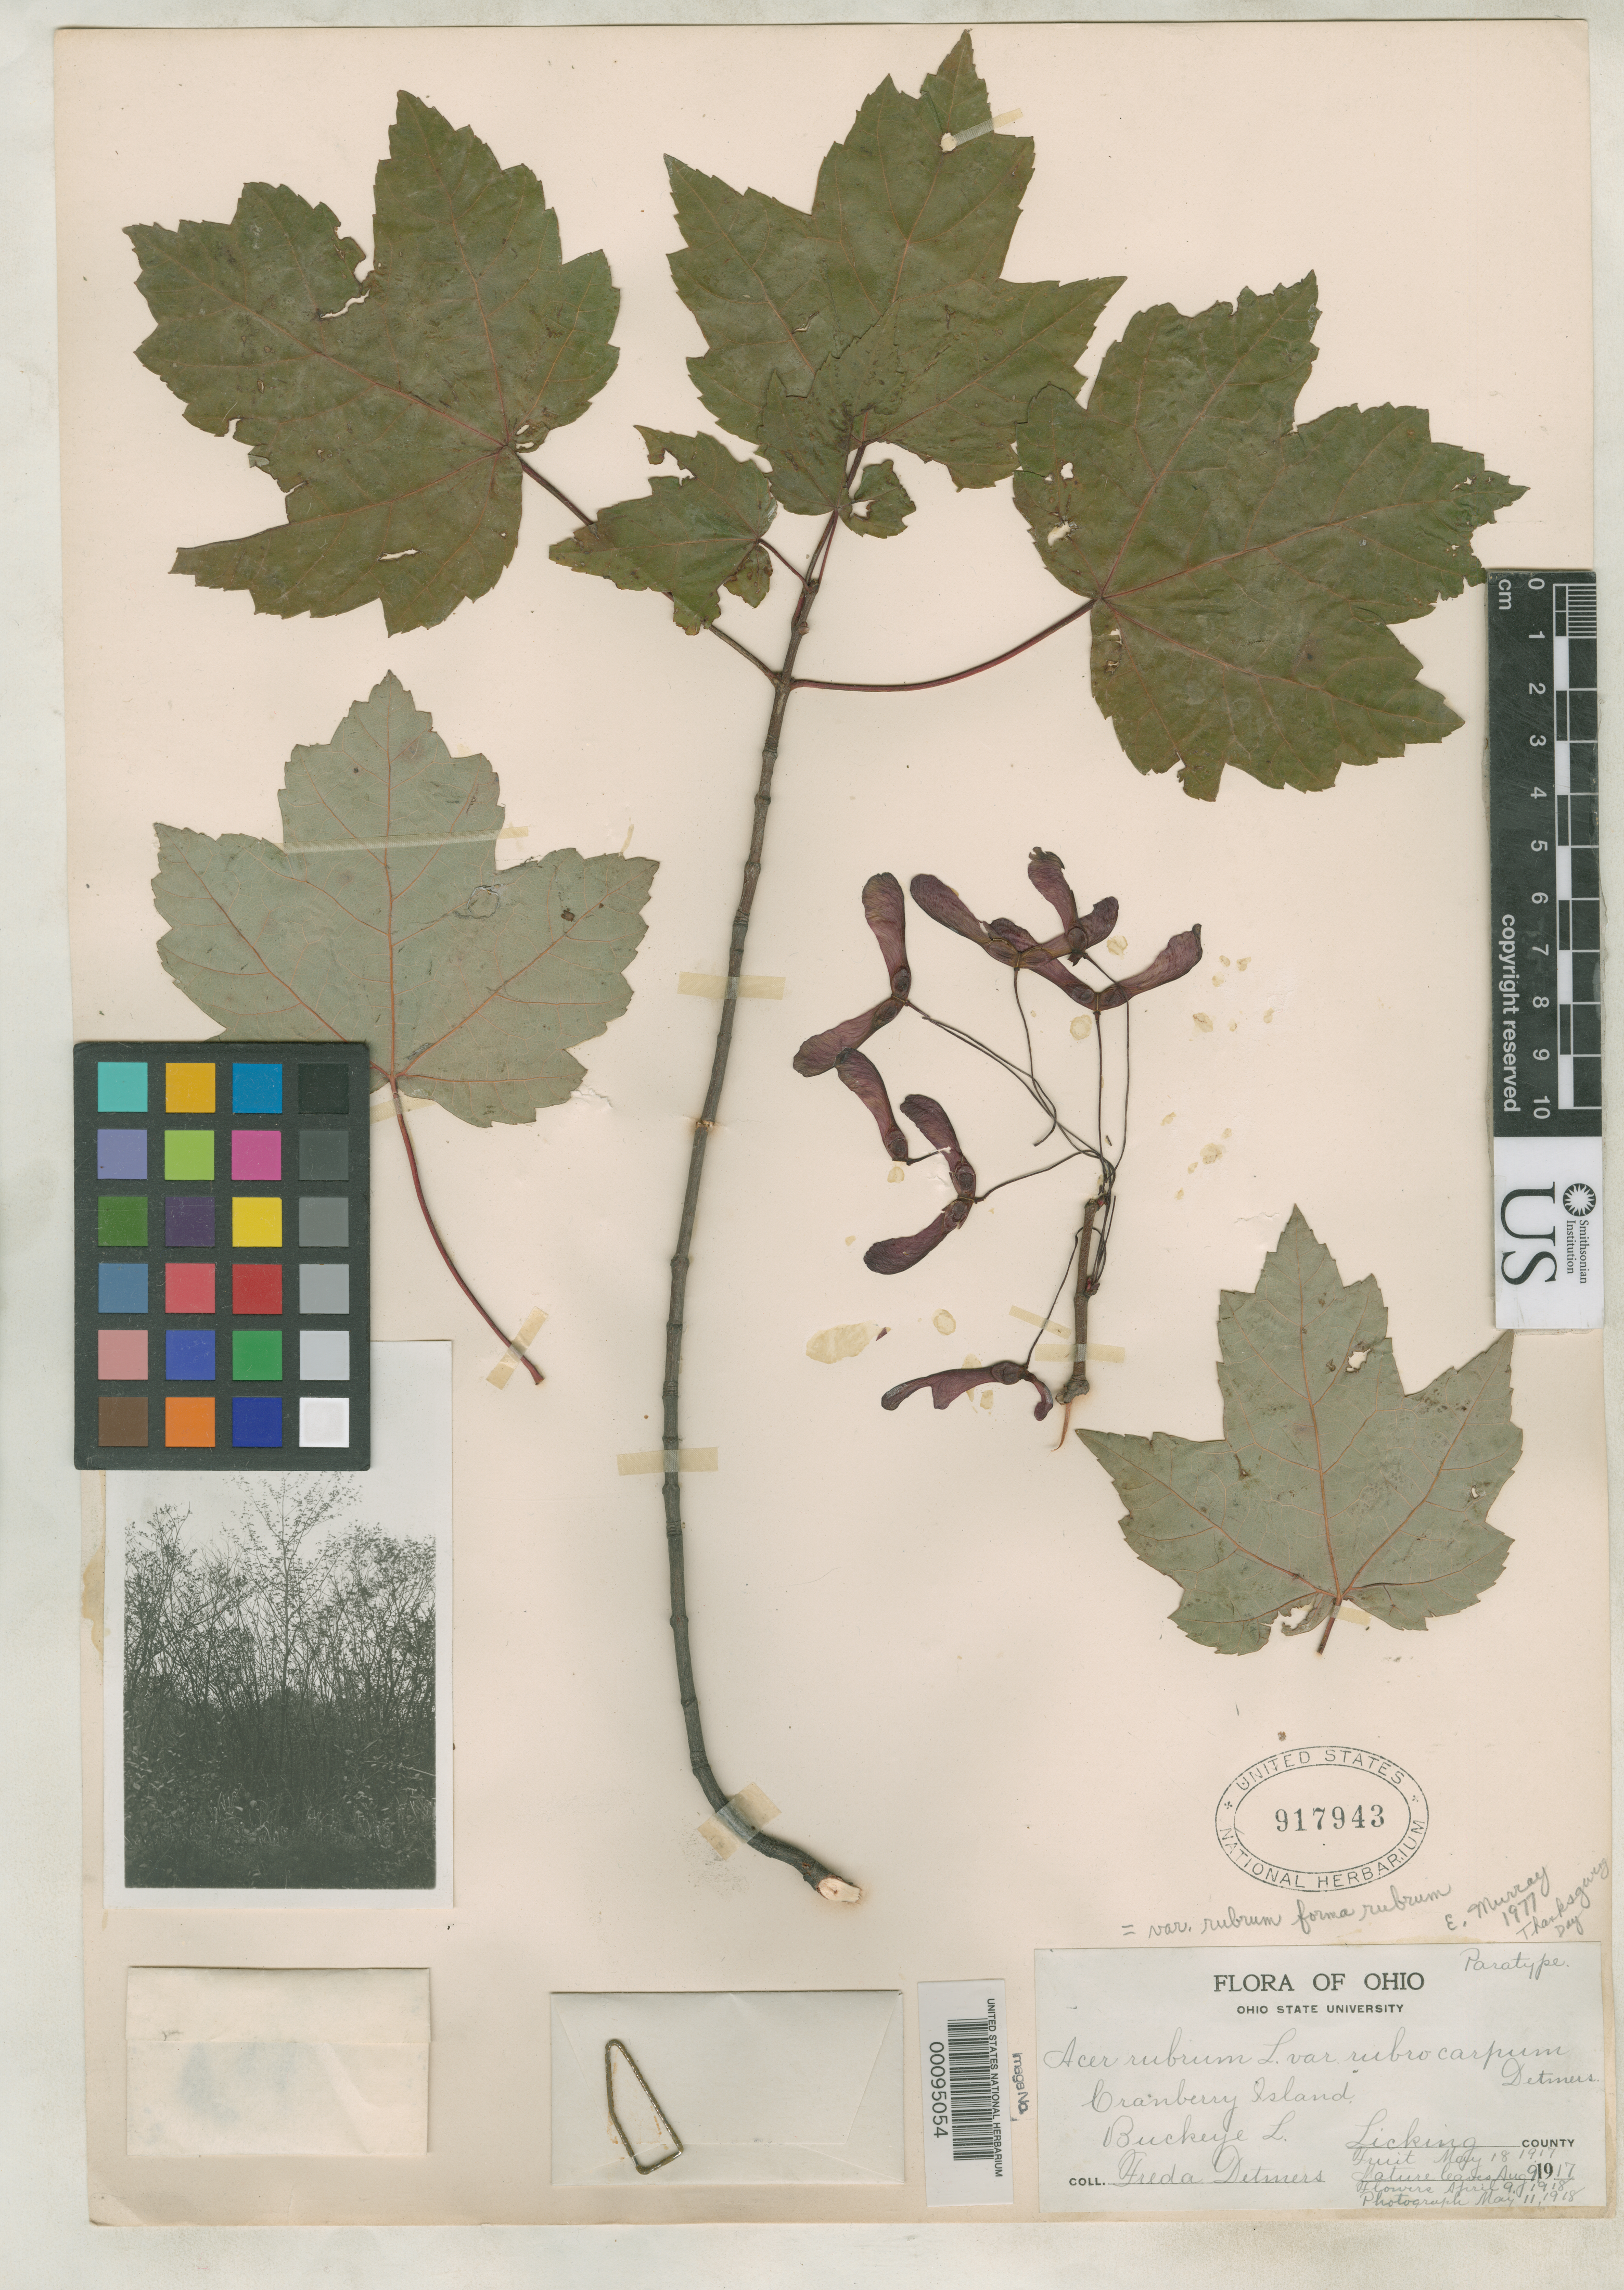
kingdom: Plantae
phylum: Tracheophyta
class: Magnoliopsida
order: Sapindales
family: Sapindaceae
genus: Acer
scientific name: Acer rubrum var. rubro-carpum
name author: Detmers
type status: Type Collection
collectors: F. Detmers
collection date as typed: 18 May 1917 to 09 Aug 1917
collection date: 1917-05-18/1917-08-09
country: United States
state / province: Ohio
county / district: Licking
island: Cranberry Island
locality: Buckeye Lake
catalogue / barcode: US 917943